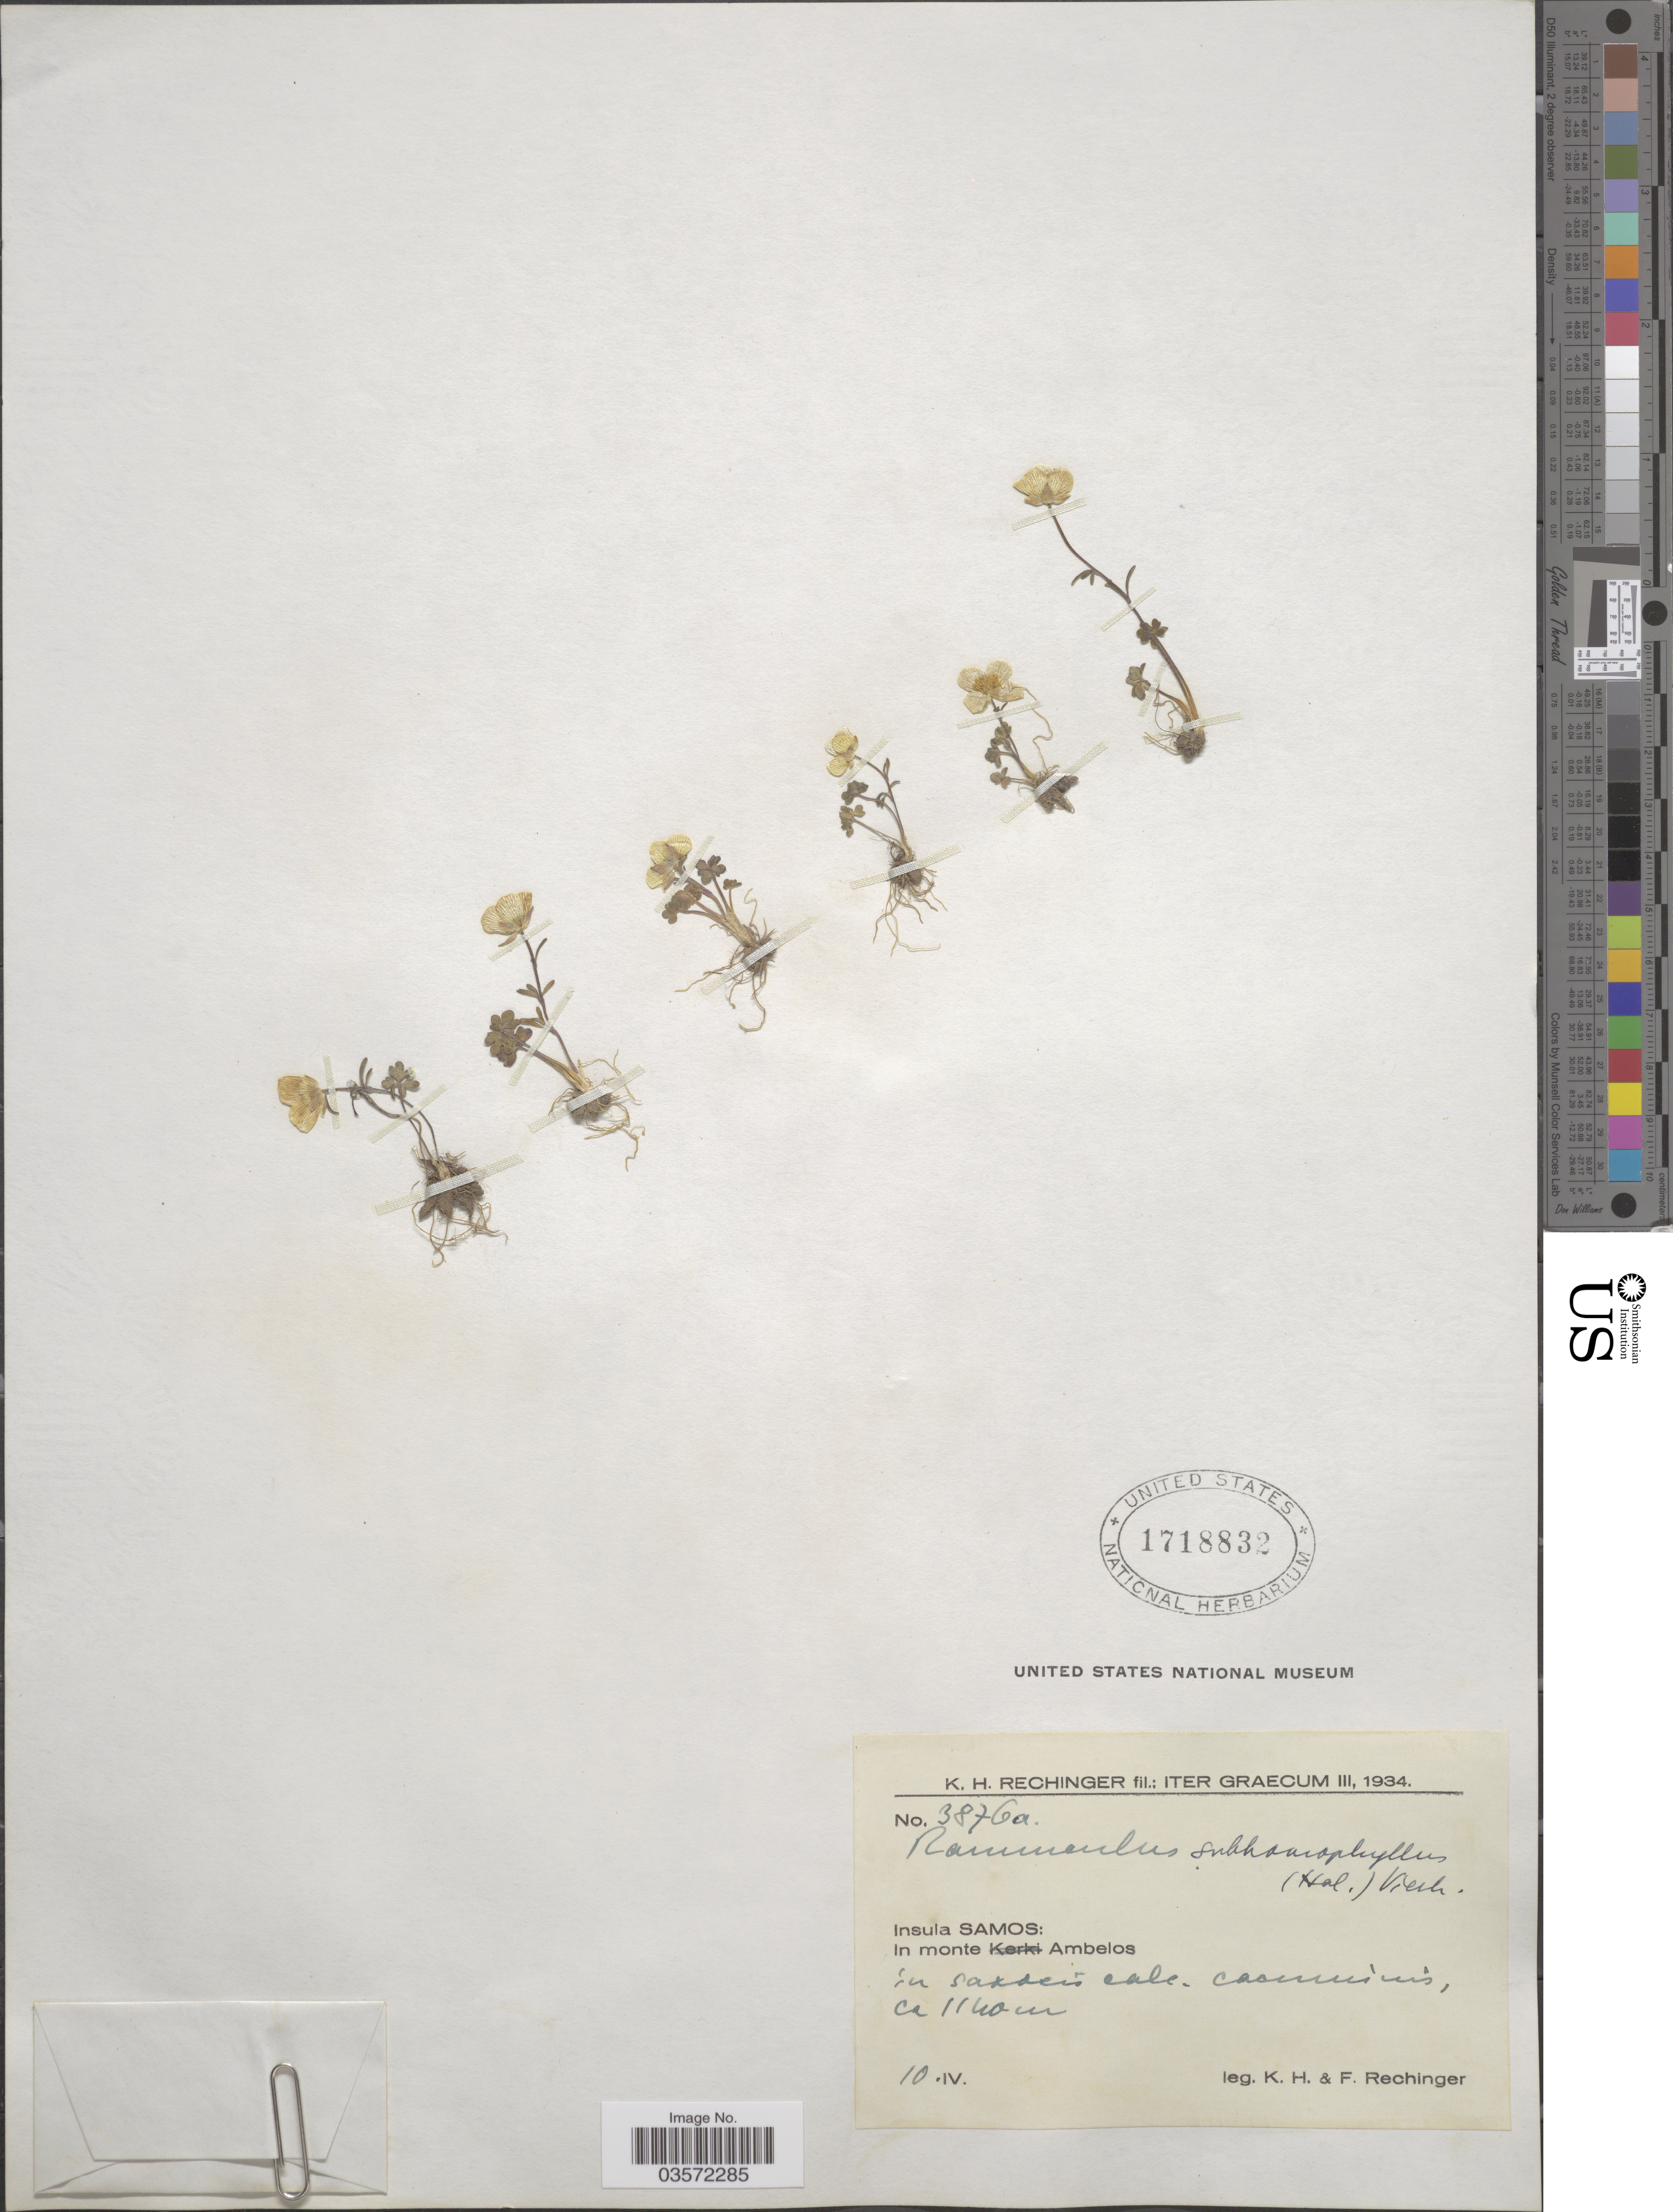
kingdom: Plantae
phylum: Tracheophyta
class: Magnoliopsida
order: Ranunculales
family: Ranunculaceae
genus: Ranunculus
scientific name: Ranunculus subhomophyllus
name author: (Halácsy) Vierh.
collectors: K. H. Rechinger & F. Rechinger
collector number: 3876a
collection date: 1934-04-10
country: Greece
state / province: North Aegean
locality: Graecum. Insula Samos: In monte Ambelos.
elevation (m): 1140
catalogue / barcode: US 1718832